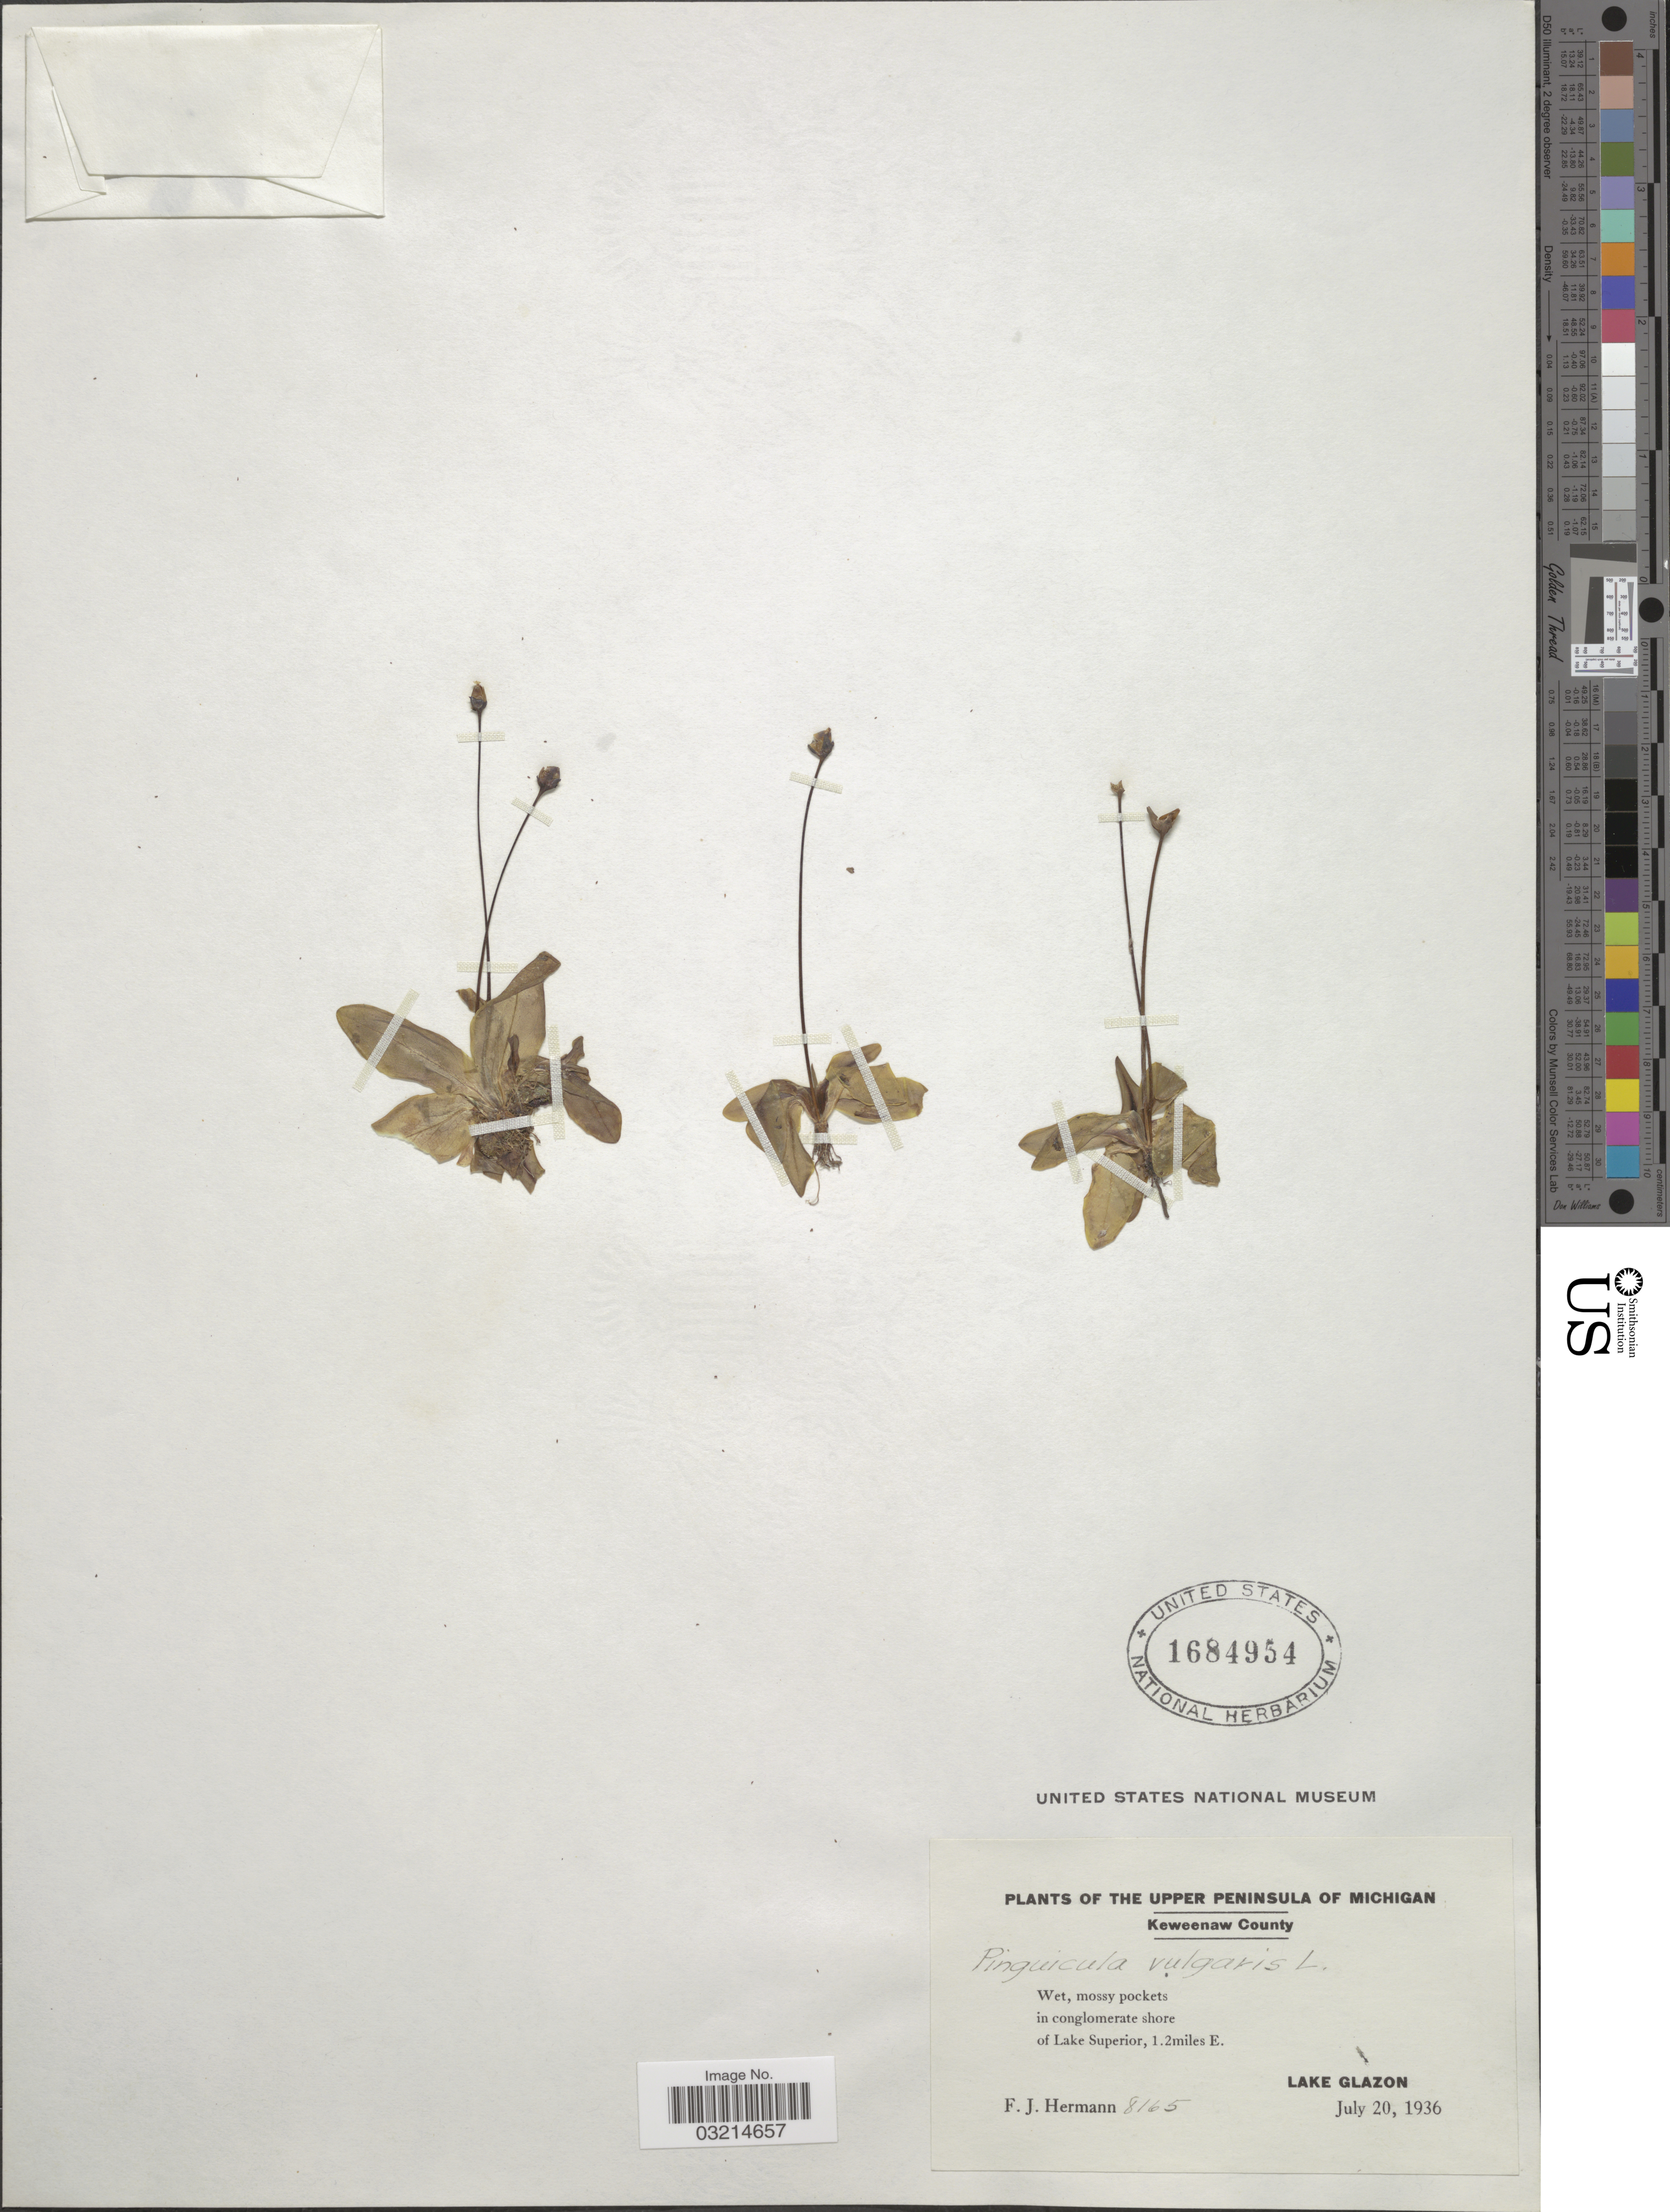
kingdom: Plantae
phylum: Tracheophyta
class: Magnoliopsida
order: Lamiales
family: Lentibulariaceae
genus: Pinguicula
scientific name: Pinguicula vulgaris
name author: L.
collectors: F. J. Hermann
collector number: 8165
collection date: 1936-07-20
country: United States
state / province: Michigan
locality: The Upper Peninsula of Michigan, Keweenaw County, Wet, mossy pockets in conglomerate shore of Lake Superior, 1.2miles E. Lake Glazon.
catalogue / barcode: US 1684954